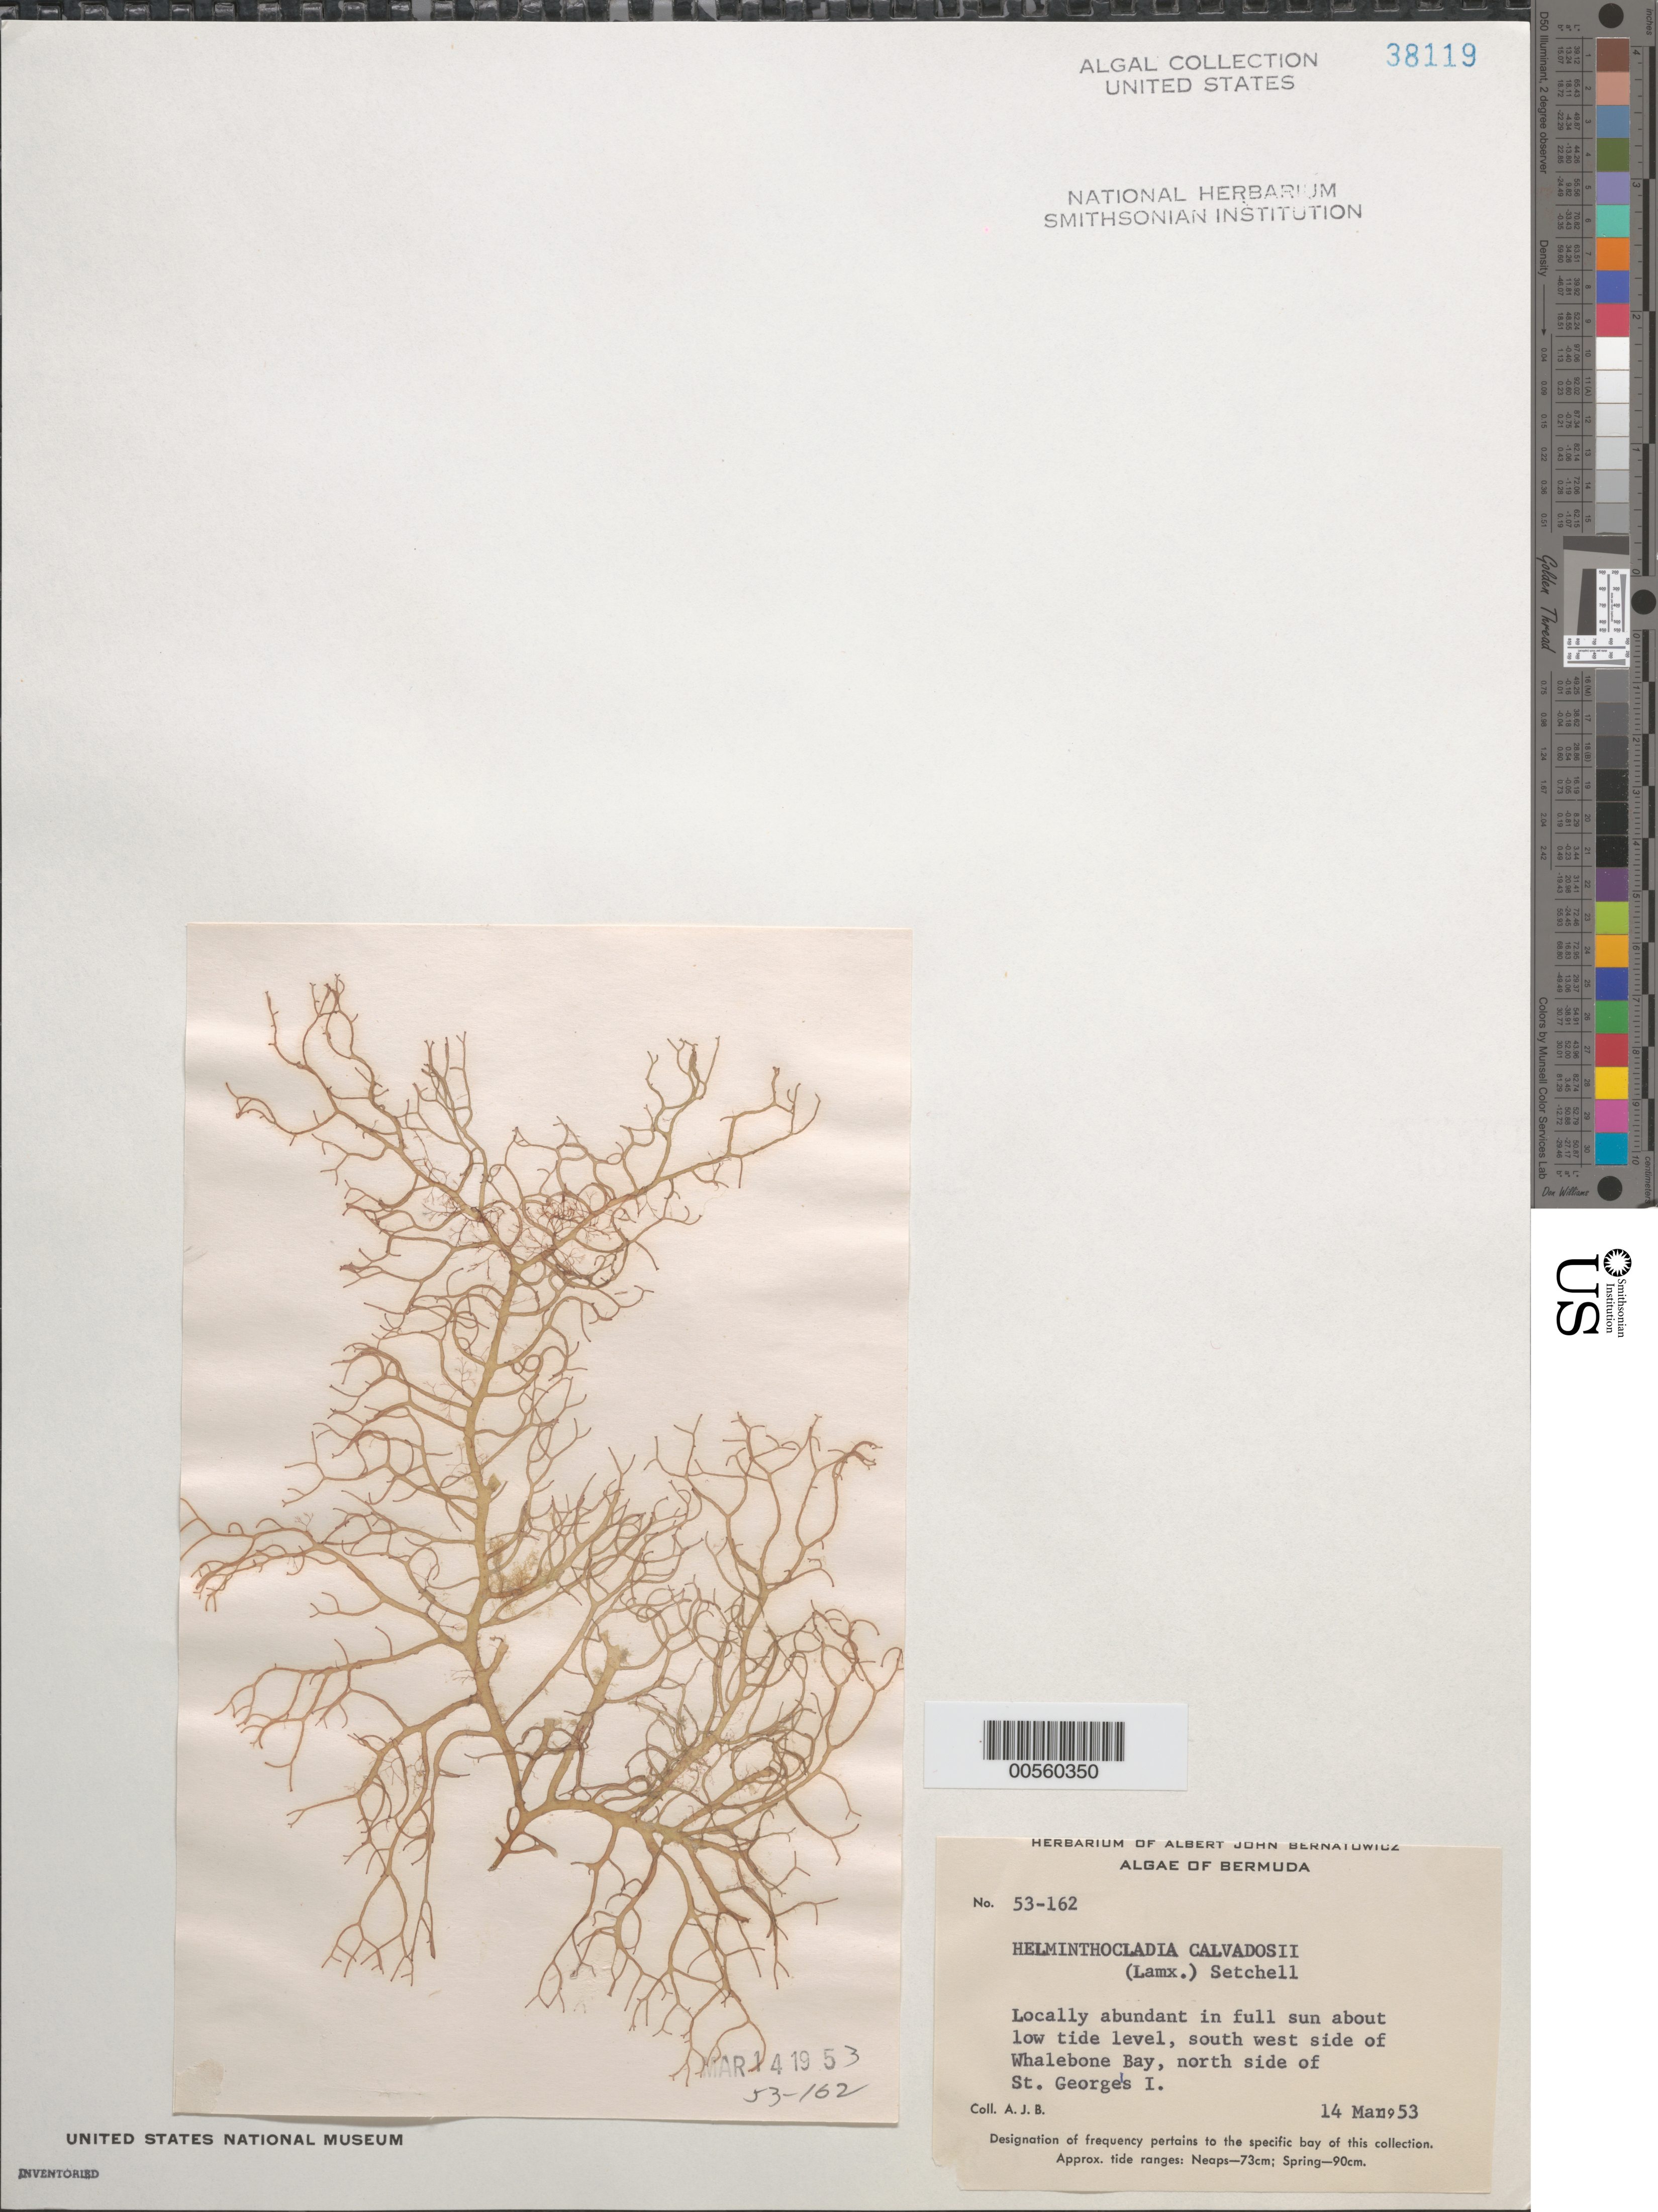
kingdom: Plantae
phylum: Rhodophyta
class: Florideophyceae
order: Nemaliales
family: Liagoraceae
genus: Helminthocladia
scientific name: Helminthocladia calvadosii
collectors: A. Bernatowicz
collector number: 53-162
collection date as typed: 14 Mar 1953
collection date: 1953-03-14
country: Bermuda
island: St. George's Island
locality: Whalebone Bay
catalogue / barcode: US 38119